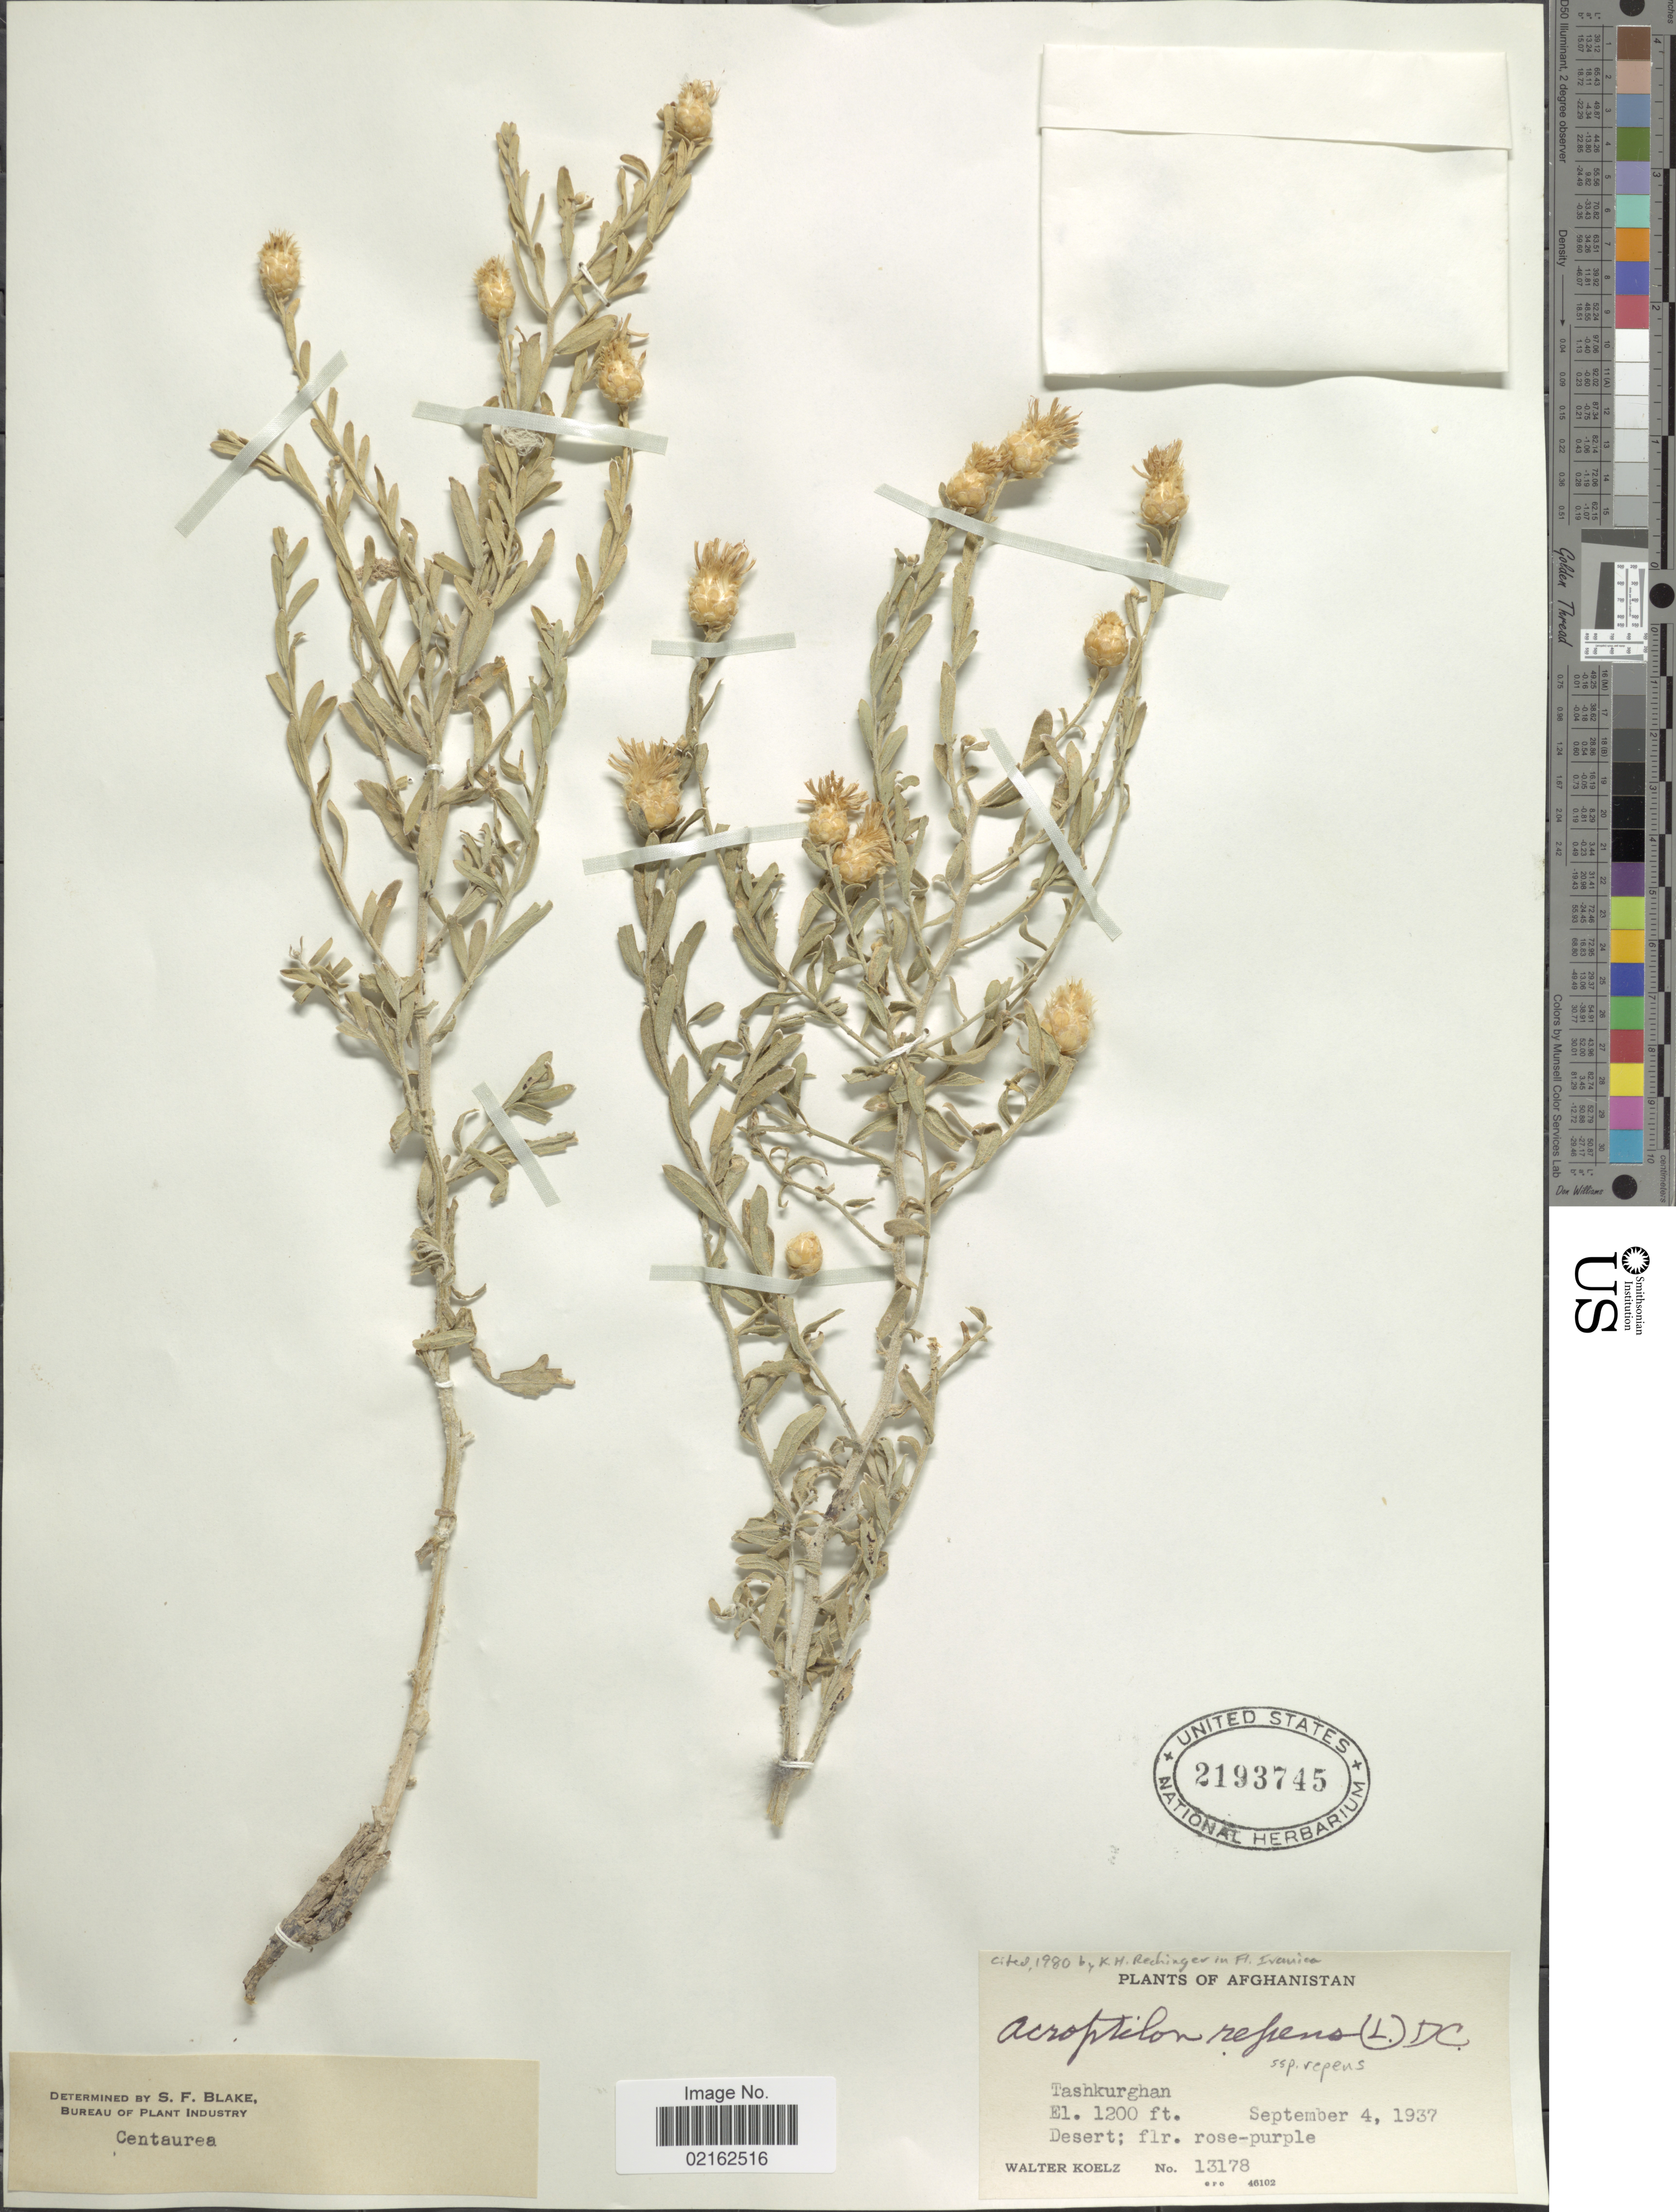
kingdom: Plantae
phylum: Tracheophyta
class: Magnoliopsida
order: Asterales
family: Asteraceae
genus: Acroptilon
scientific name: Acroptilon repens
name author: (L.) DC.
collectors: W. N. Koelz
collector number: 13178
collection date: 1937-09-04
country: Afghanistan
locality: Tashkurghan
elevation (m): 366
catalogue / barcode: US 2193745